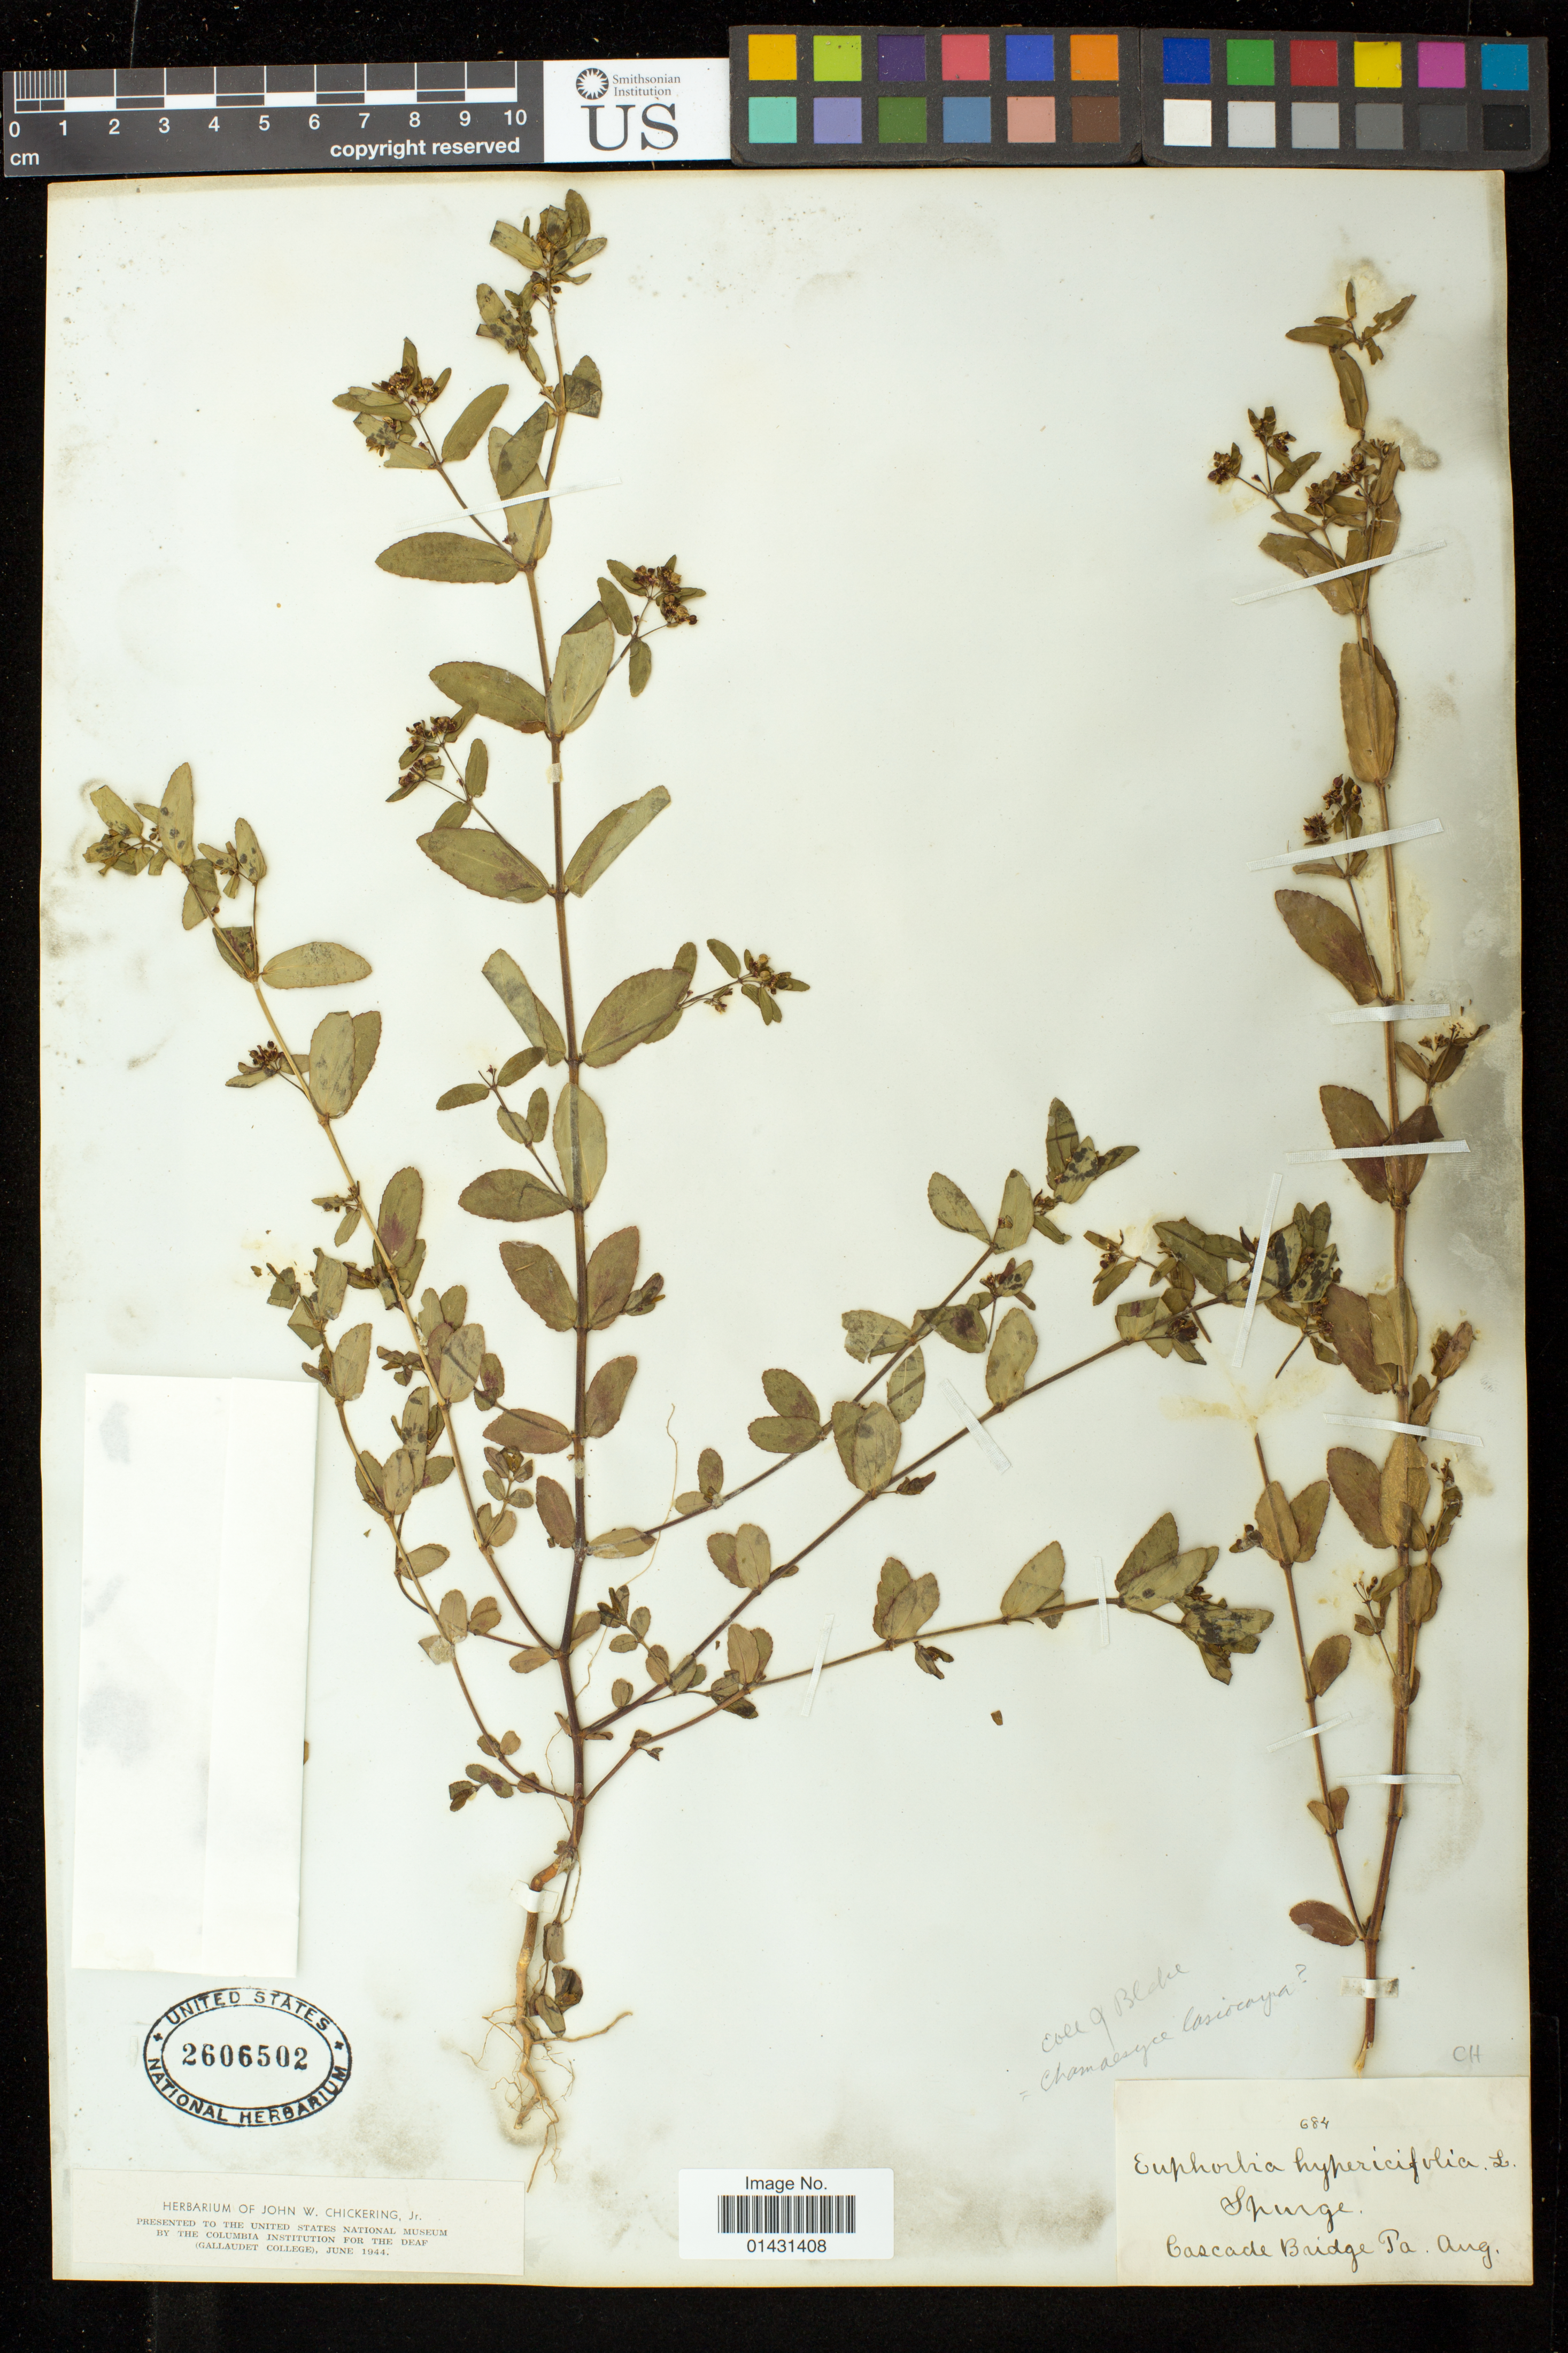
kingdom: Plantae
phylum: Tracheophyta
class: Magnoliopsida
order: Malpighiales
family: Euphorbiaceae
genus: Euphorbia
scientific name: Euphorbia lasiocarpa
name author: Klotzsch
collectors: J. Blake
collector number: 684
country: United States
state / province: Pennsylvania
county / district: Susquehanna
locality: Cascade Bridge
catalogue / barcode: US 2606502